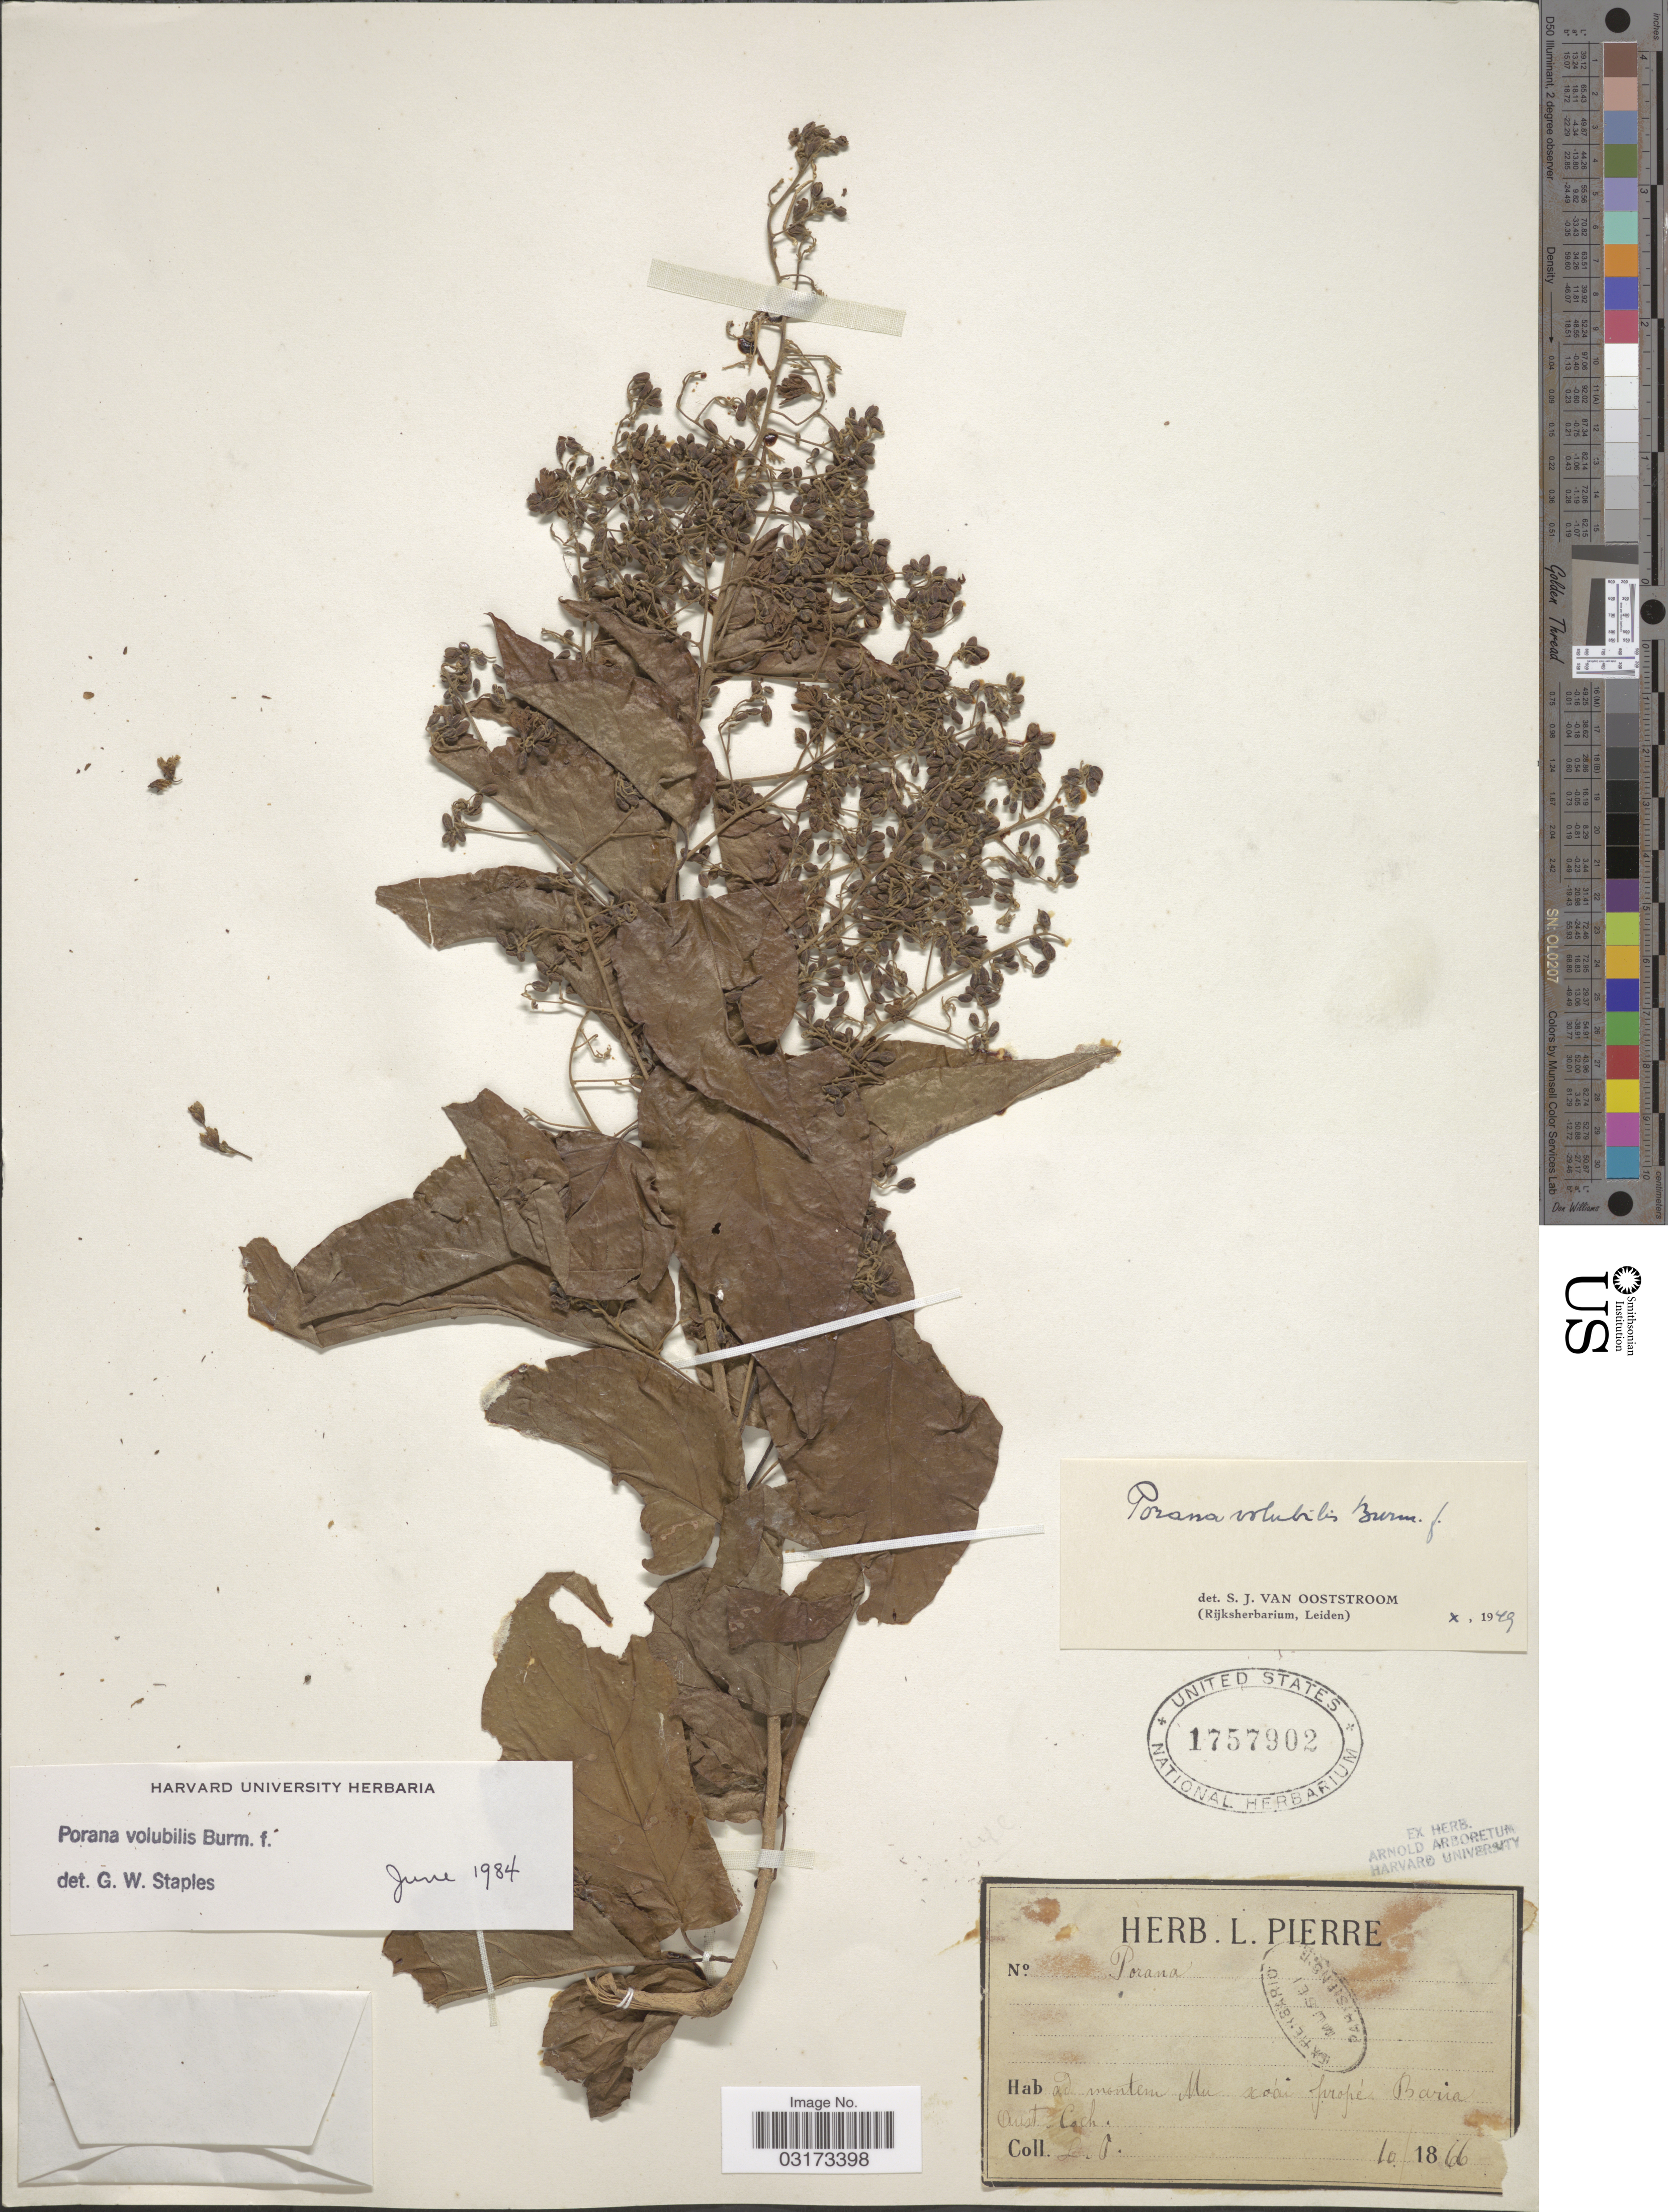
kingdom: Plantae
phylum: Tracheophyta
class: Magnoliopsida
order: Solanales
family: Convolvulaceae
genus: Porana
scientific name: Porana volubilis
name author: Burm. f.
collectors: L. Pierre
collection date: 1866-10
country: Vietnam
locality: Ad montem Mu xoai [interpreted] propé Baria Aust. Coch.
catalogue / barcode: US 1757902